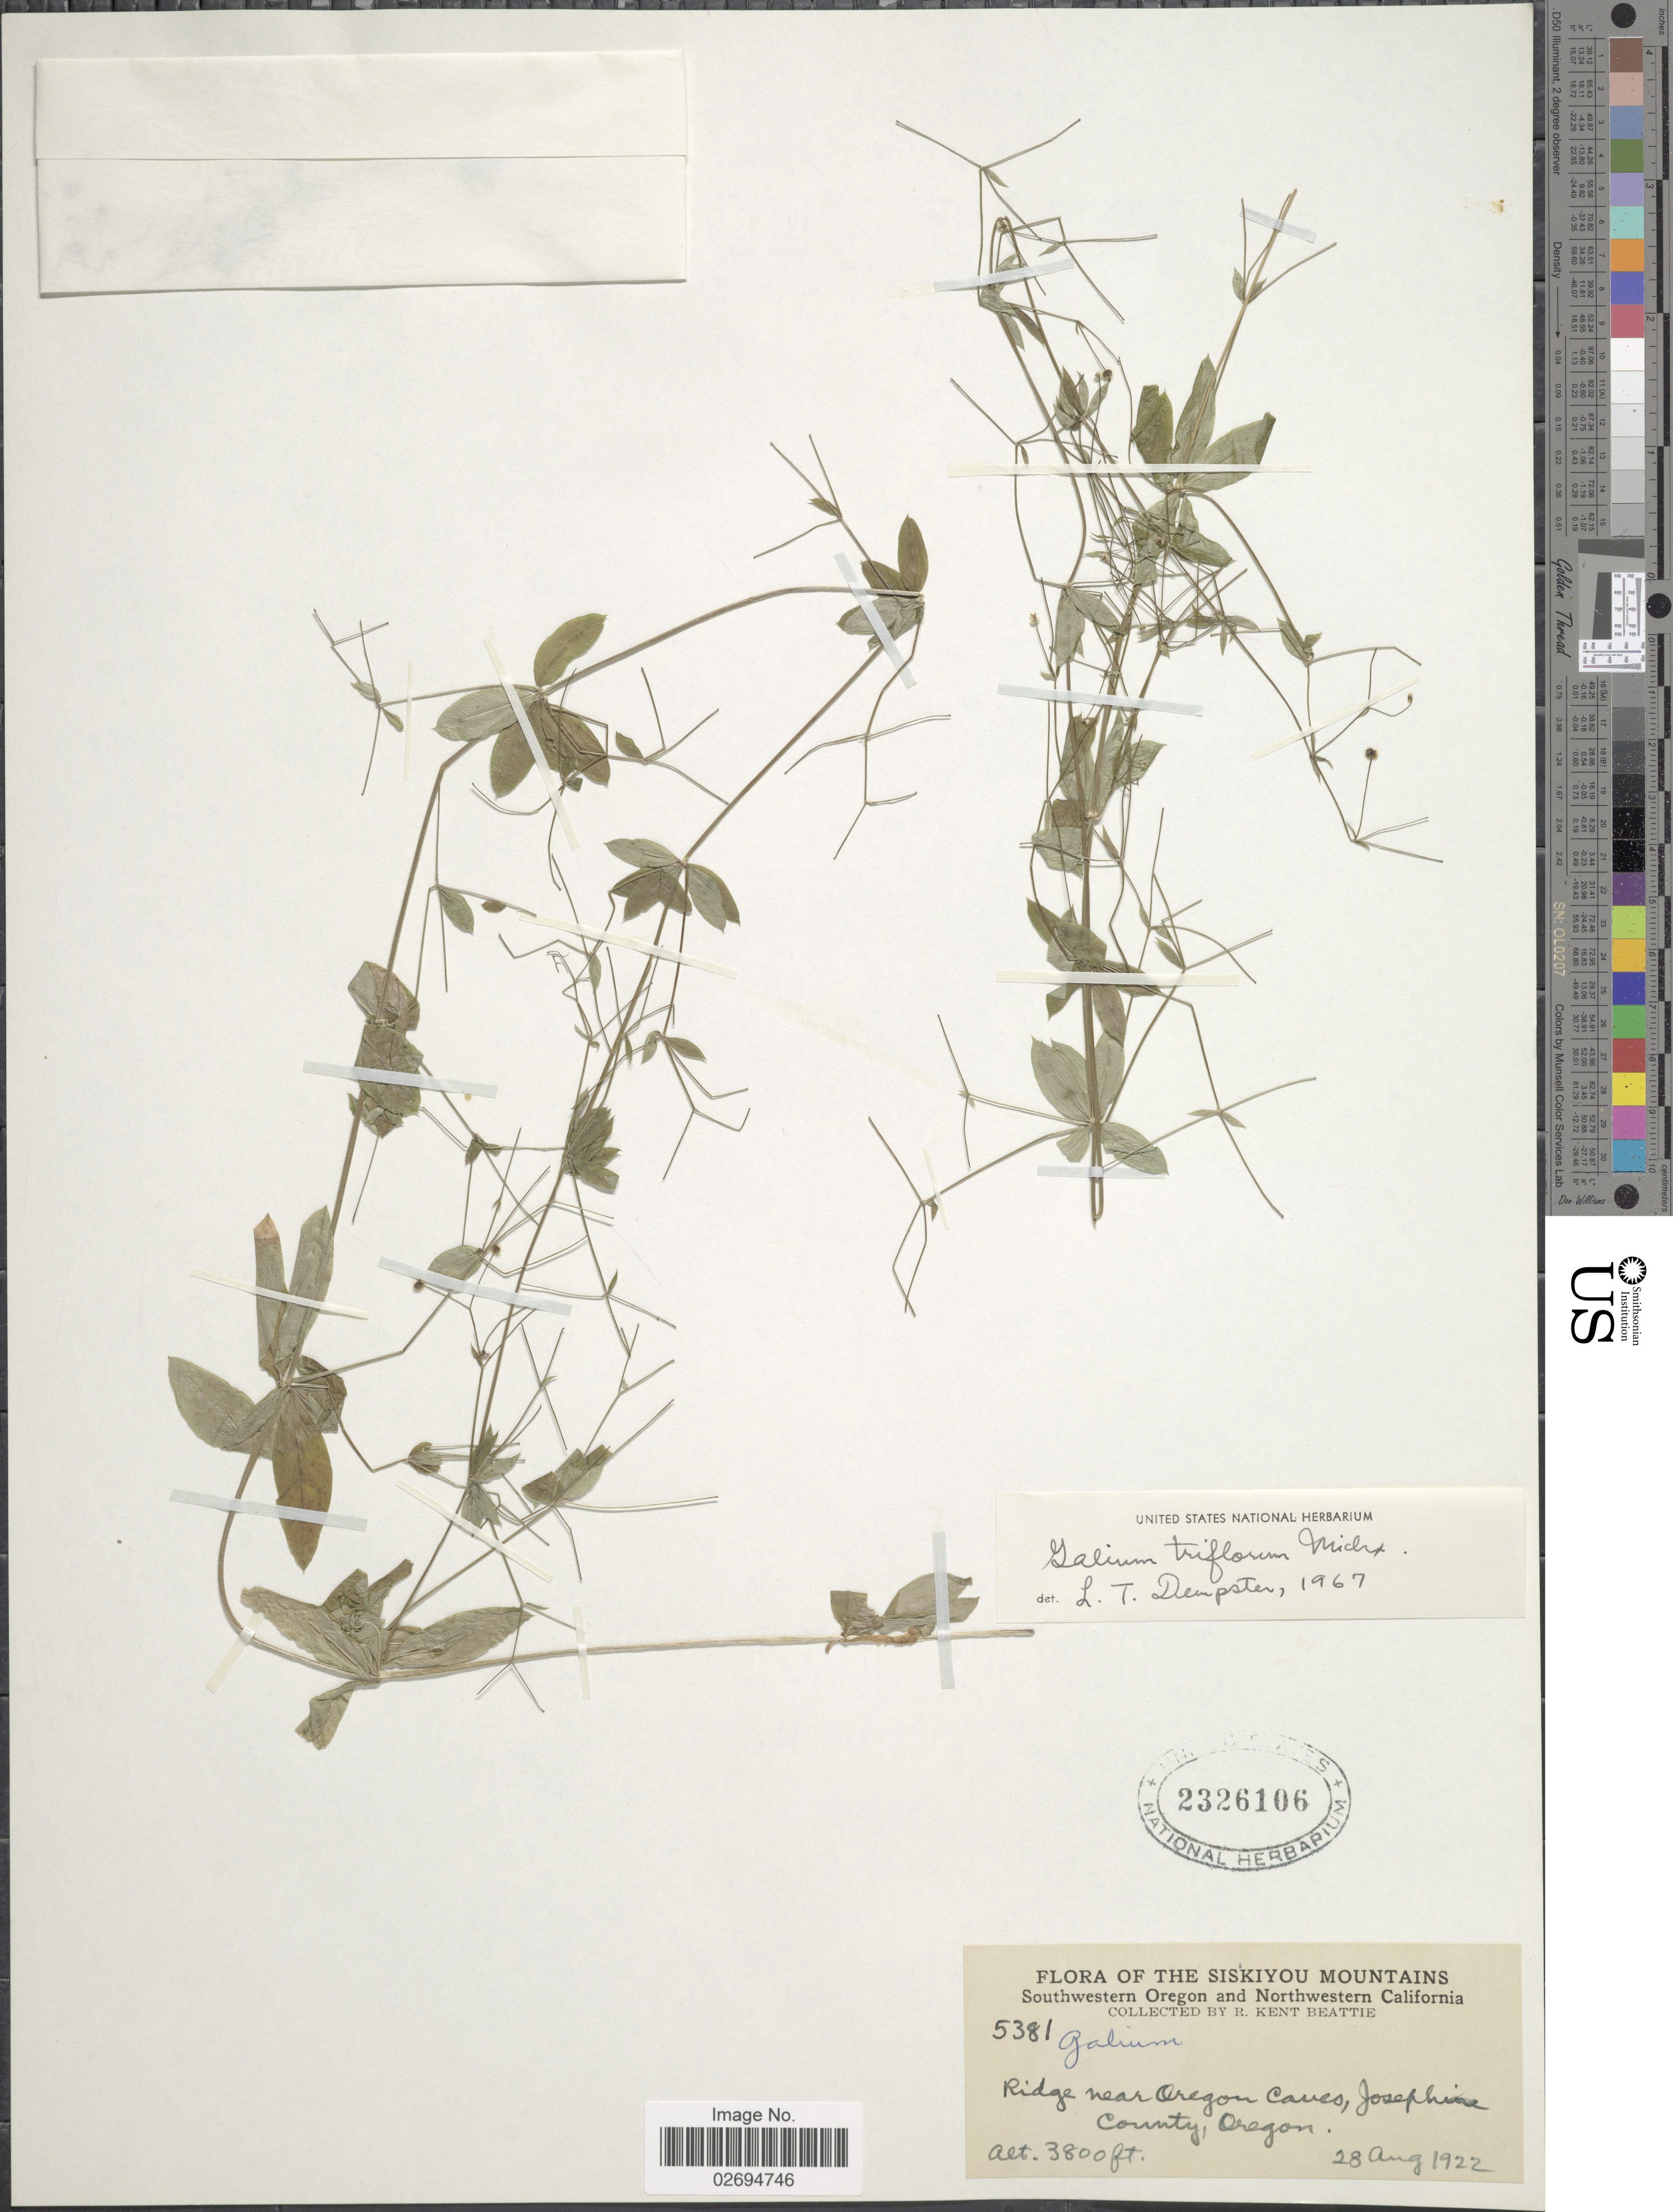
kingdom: Plantae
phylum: Tracheophyta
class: Magnoliopsida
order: Gentianales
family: Rubiaceae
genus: Galium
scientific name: Galium triflorum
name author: Michx.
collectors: R. K. Beattie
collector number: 5381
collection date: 1922-08-28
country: United States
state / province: Oregon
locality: The Siskiyou Mountains, Southwestern Oregon and Northwestern California, Ridge near Oregon Caves, Josephine County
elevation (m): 1158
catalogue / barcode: US 2326106